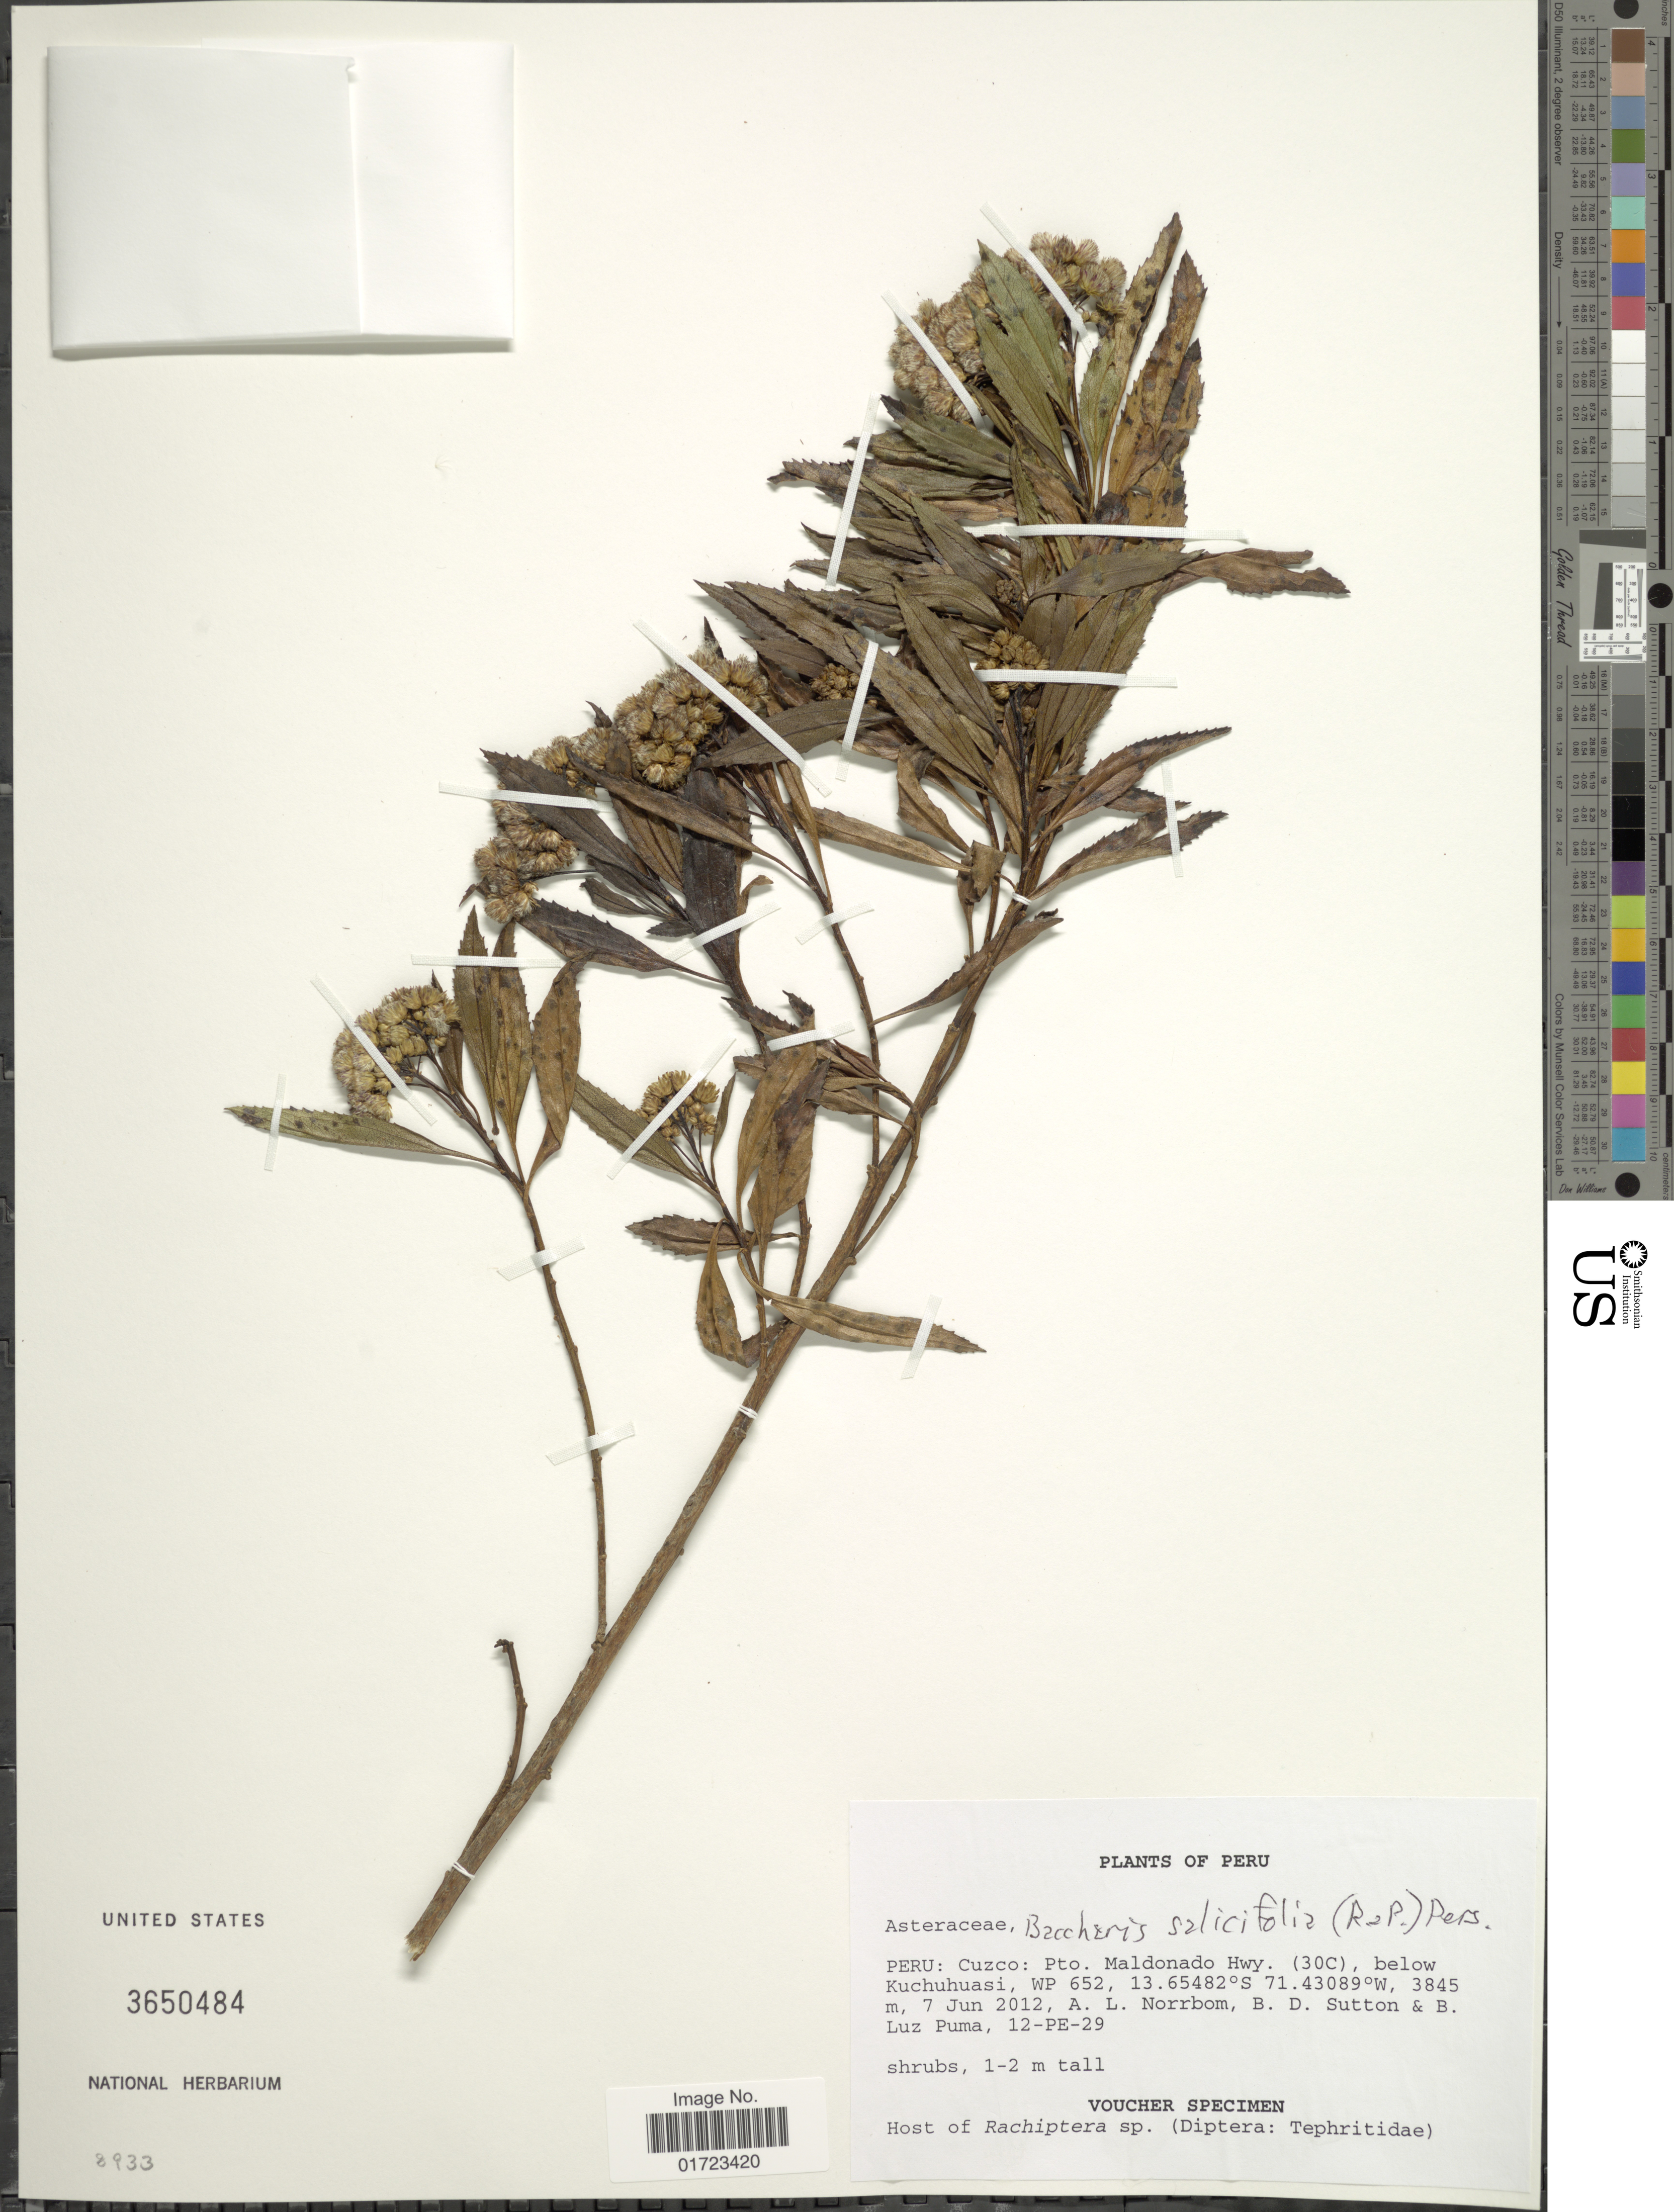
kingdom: Plantae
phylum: Tracheophyta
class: Magnoliopsida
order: Asterales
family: Asteraceae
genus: Baccharis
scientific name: Baccharis salicifolia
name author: (Ruiz & Pav.) Pers.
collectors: A. L. Norrbom, B. Sutton & B. Luz Puma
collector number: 12-PE-29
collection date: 2012-06-07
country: Peru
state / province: Cusco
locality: Peru: Cuzco: Pto. Maldonado Hwy, below Kuchuhuasi.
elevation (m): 3845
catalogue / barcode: US 3650484